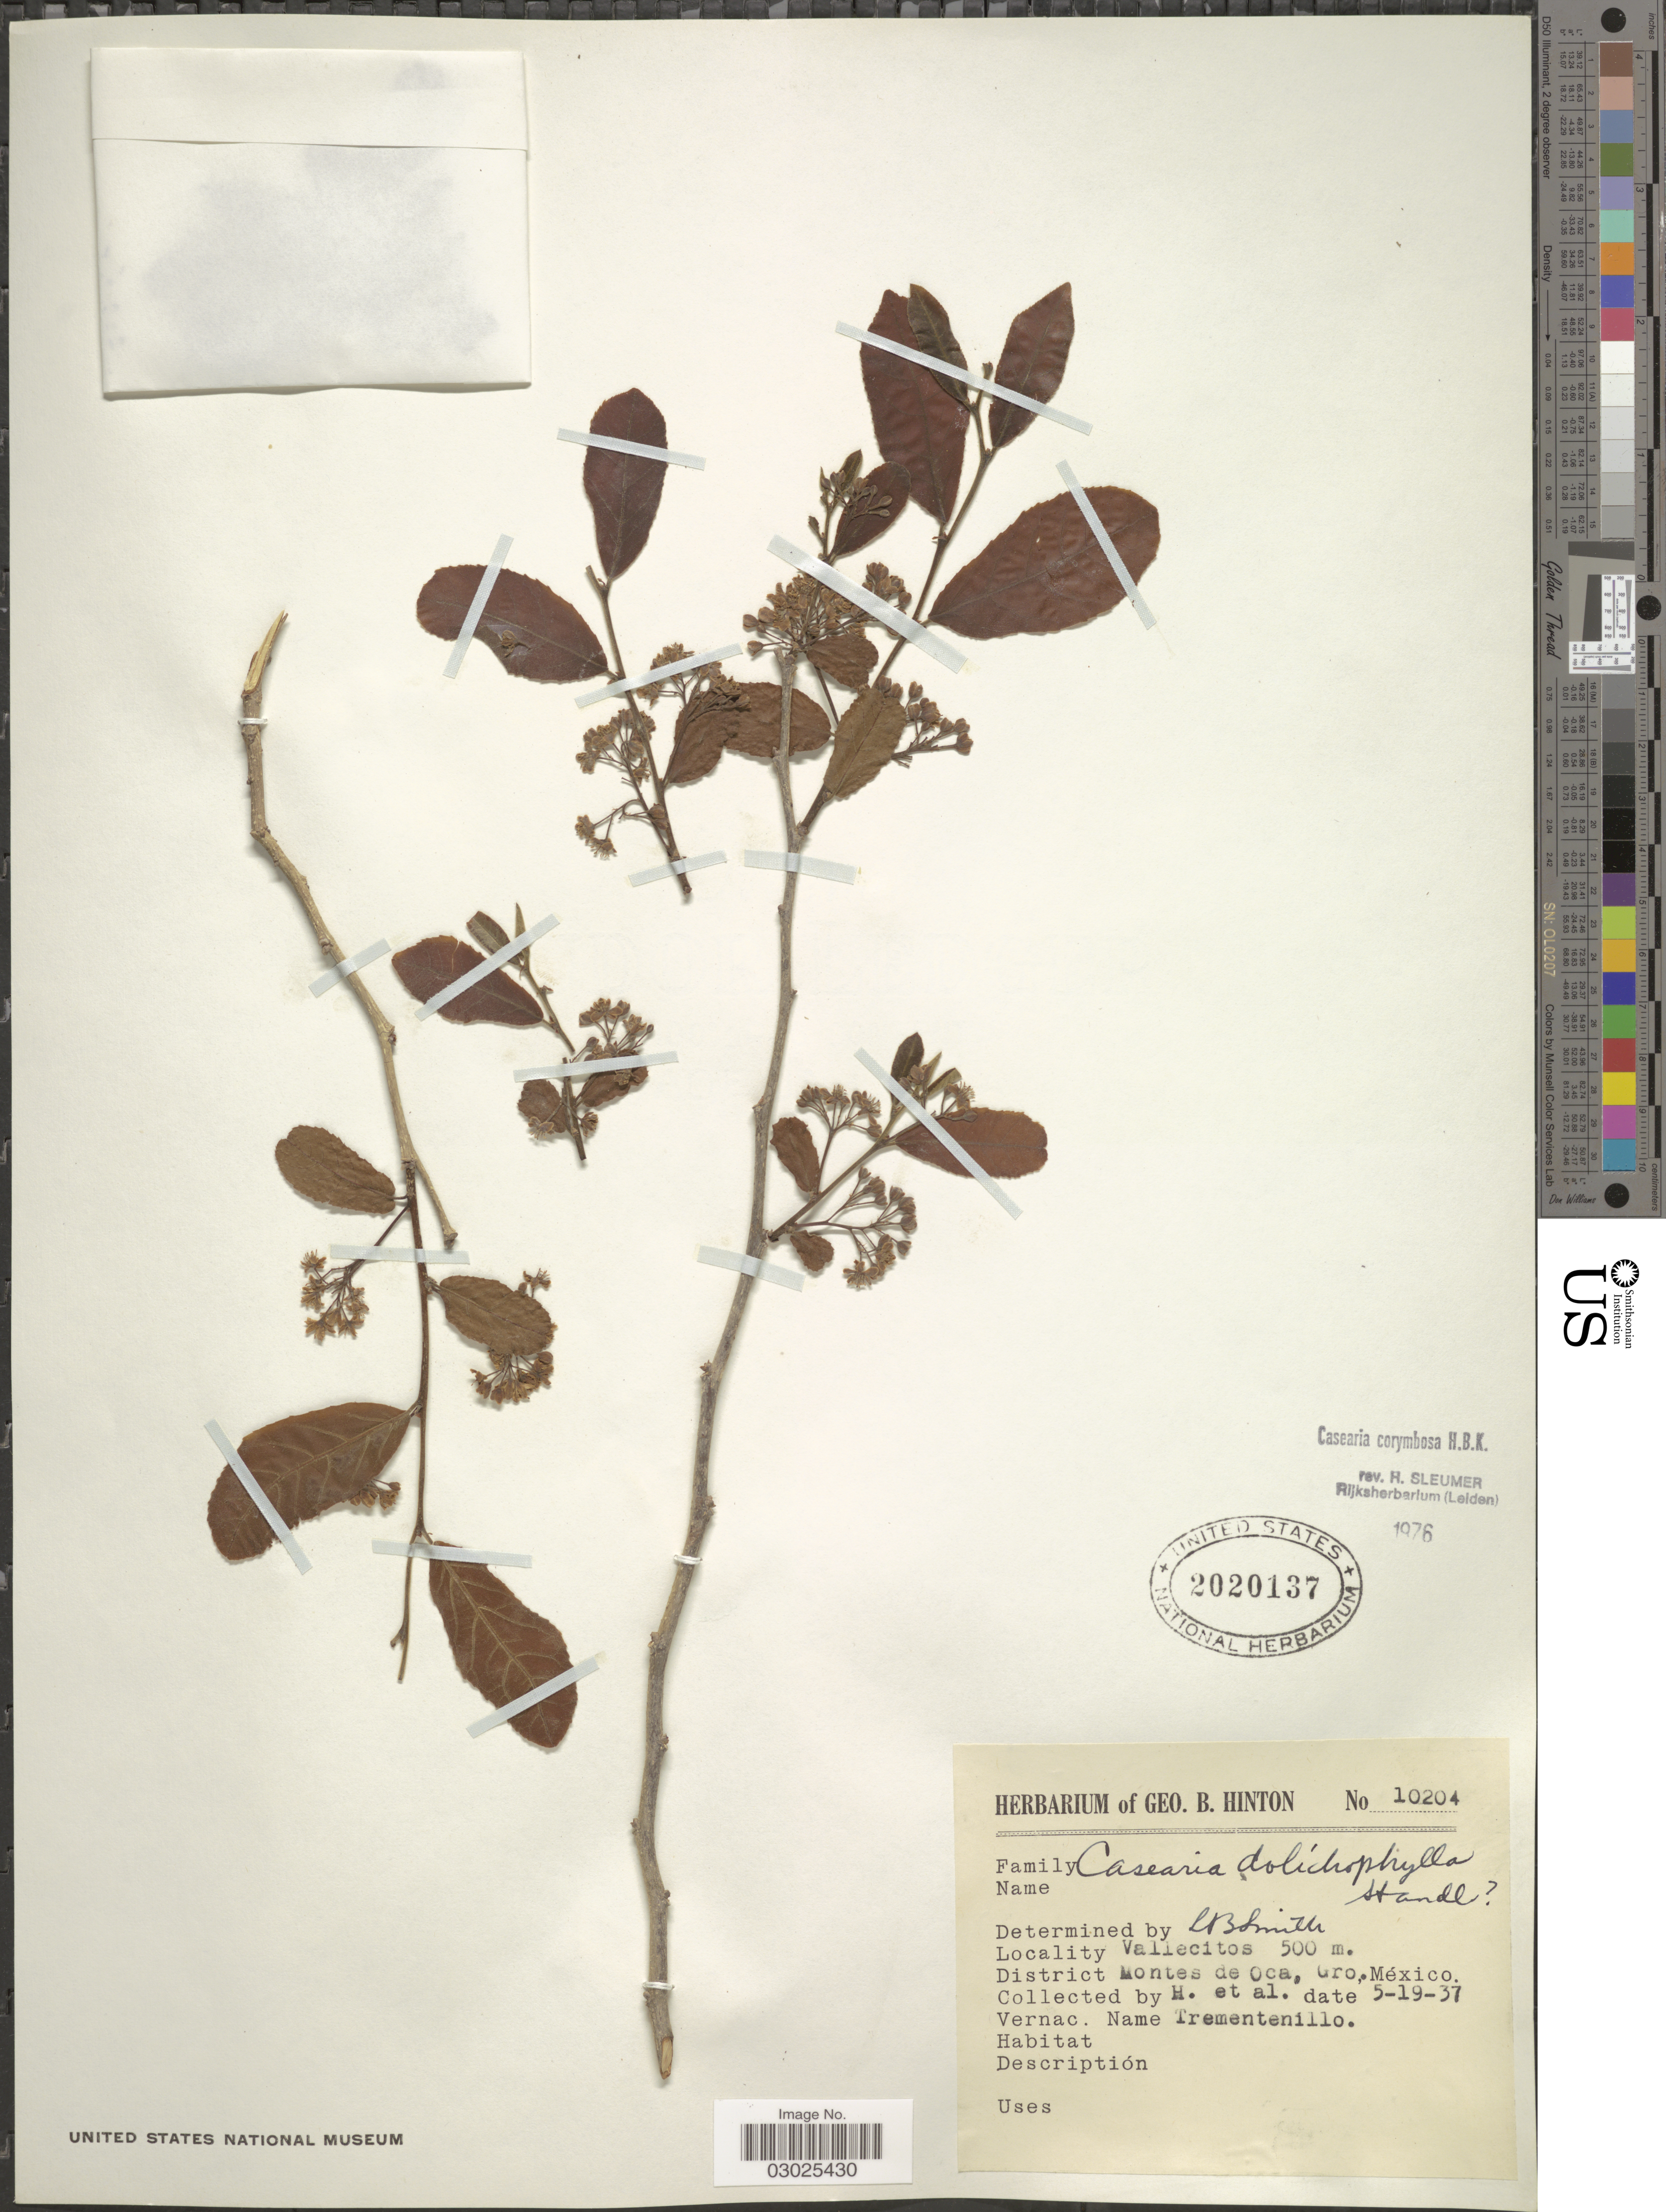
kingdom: Plantae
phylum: Tracheophyta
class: Magnoliopsida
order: Malpighiales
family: Salicaceae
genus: Casearia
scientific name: Casearia corymbosa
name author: Kunth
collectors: G. B. Hinton & et al.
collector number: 10204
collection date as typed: Transcribed d/m/y: 19/5/37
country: Mexico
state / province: Guerrero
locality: Vallecitos. District Montes de Oca.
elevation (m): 500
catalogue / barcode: US 2020137